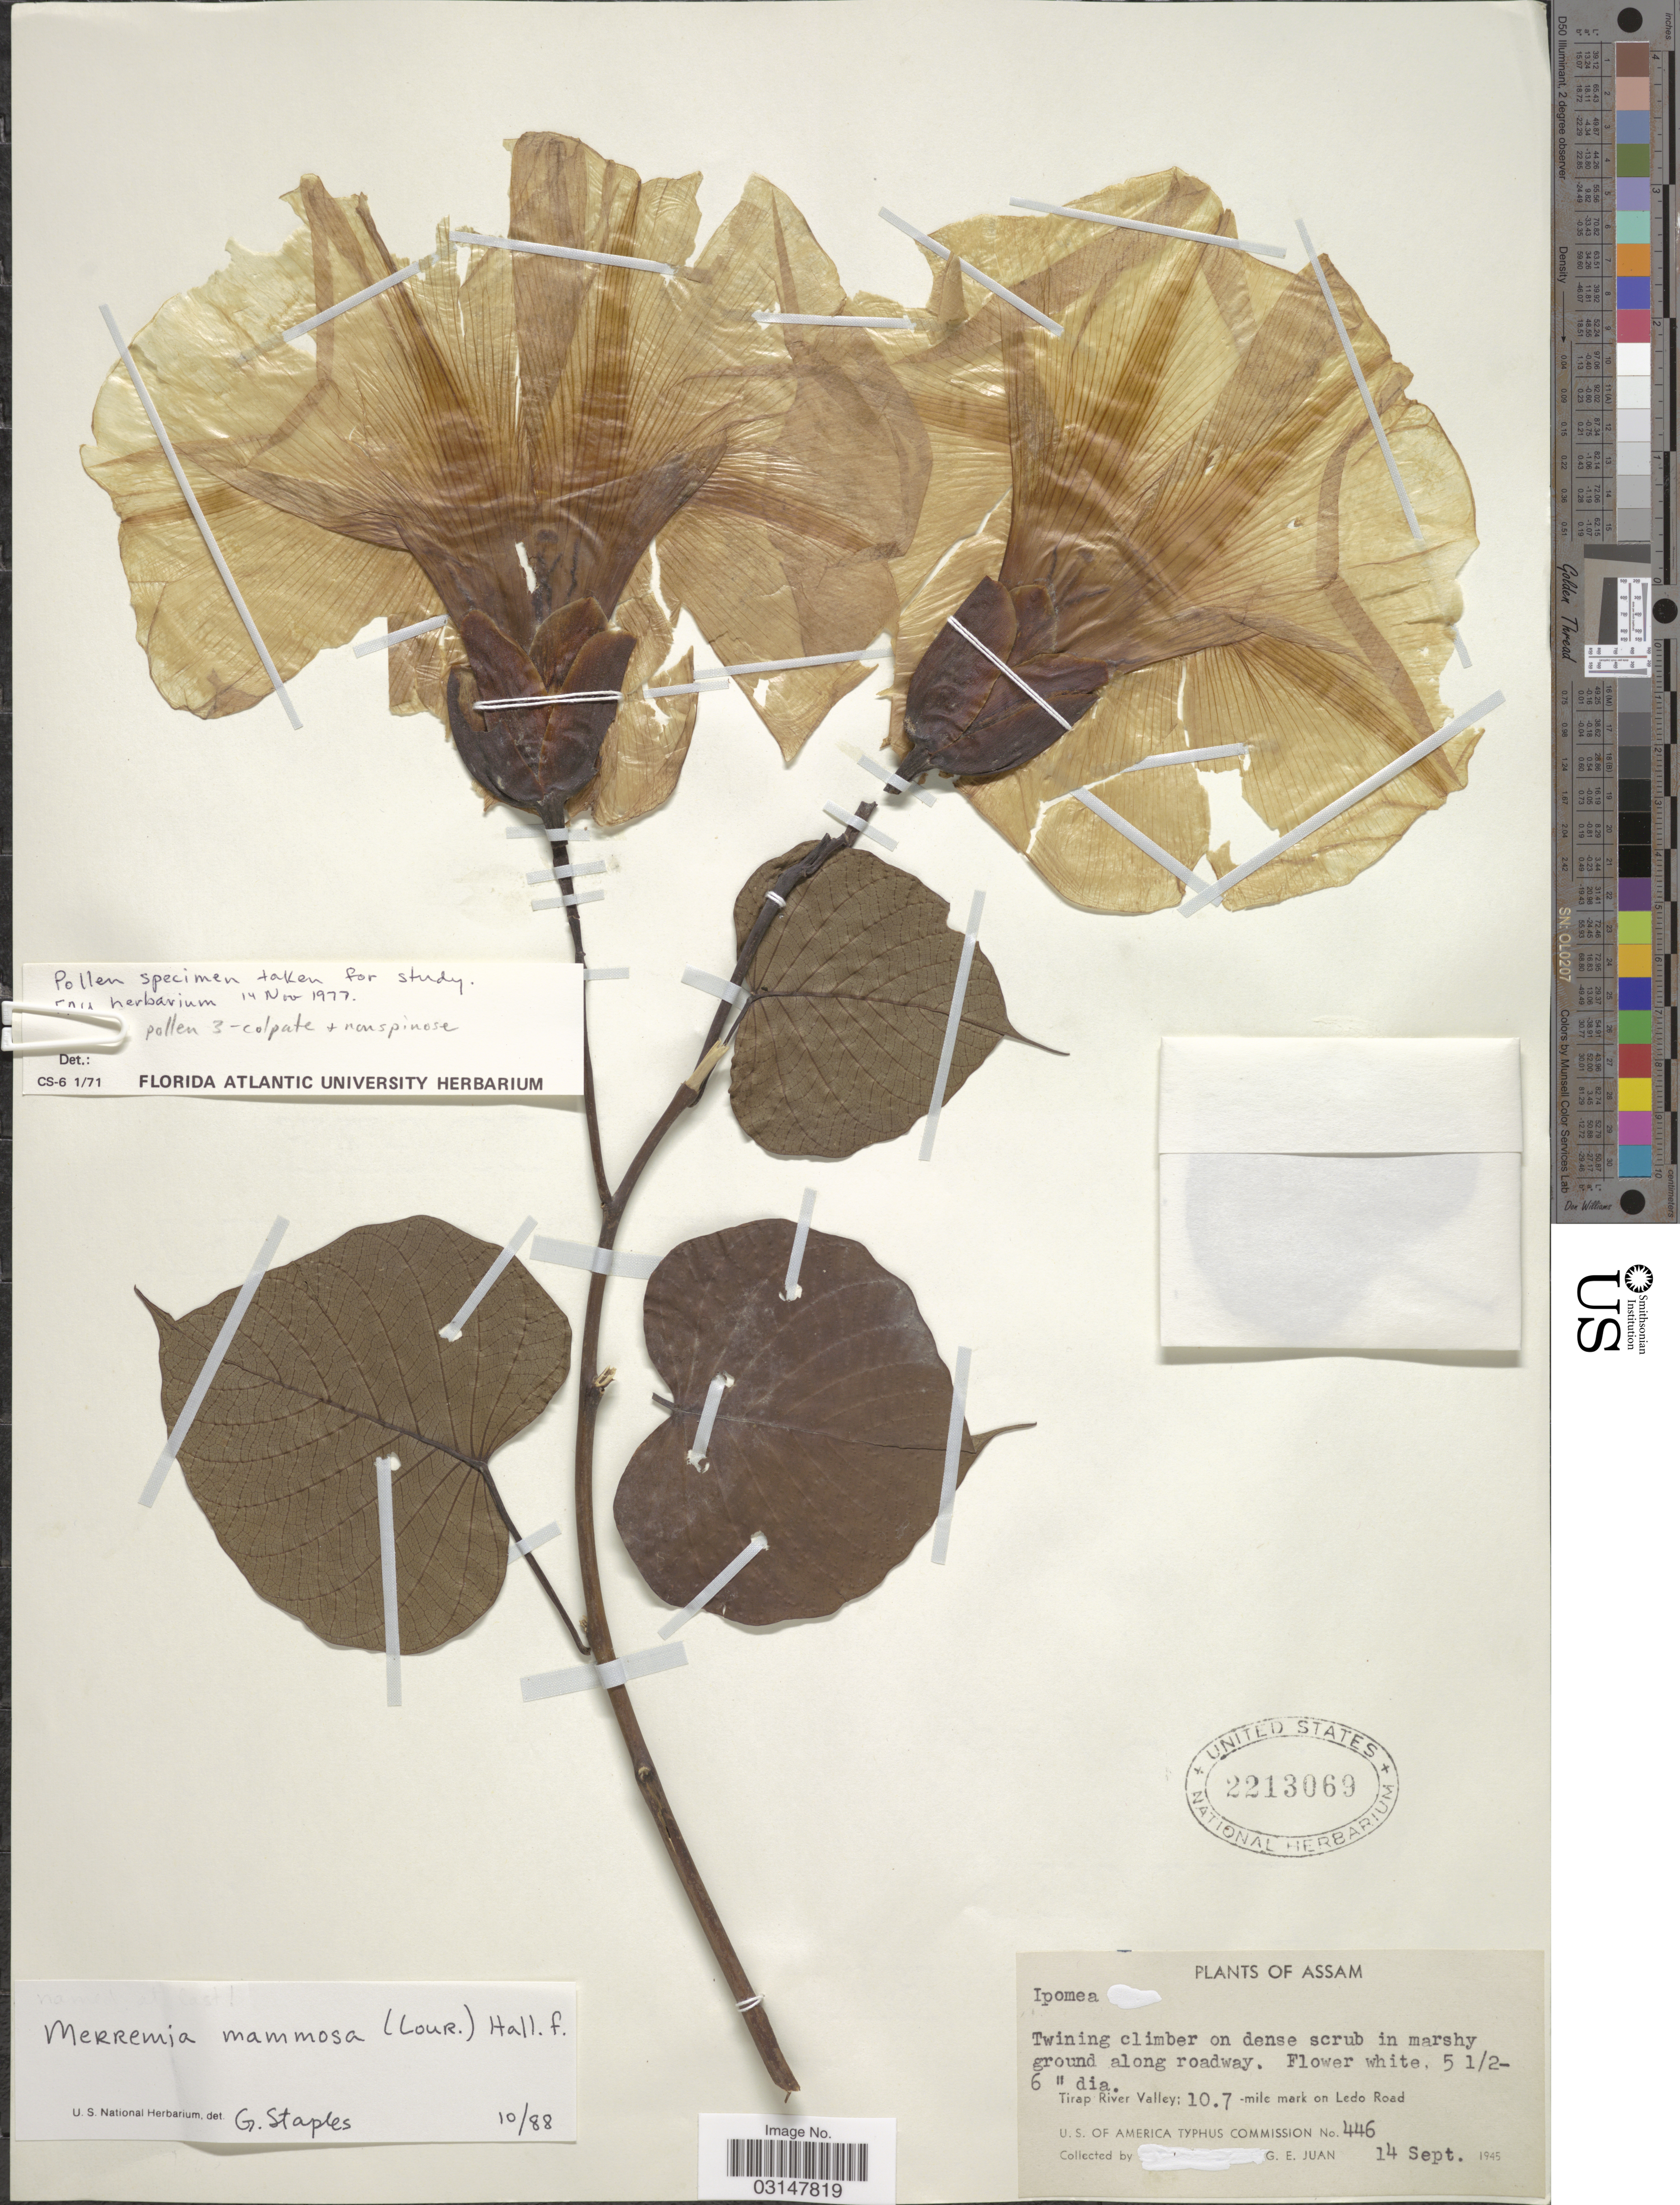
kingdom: Plantae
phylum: Tracheophyta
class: Magnoliopsida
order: Solanales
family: Convolvulaceae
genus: Decalobanthus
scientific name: Decalobanthus mammosus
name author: (Lour.) A. R. Simões & Staples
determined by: Strong, Mark T., (BOT), Smithsonian Institution - National Museum of Natural History (UNITED STATES)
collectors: G. Juan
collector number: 446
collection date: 1945-09-14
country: India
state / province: Assam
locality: Tirap River Valley; 10.7-mile mark on Ledo Road.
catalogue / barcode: US 2213069